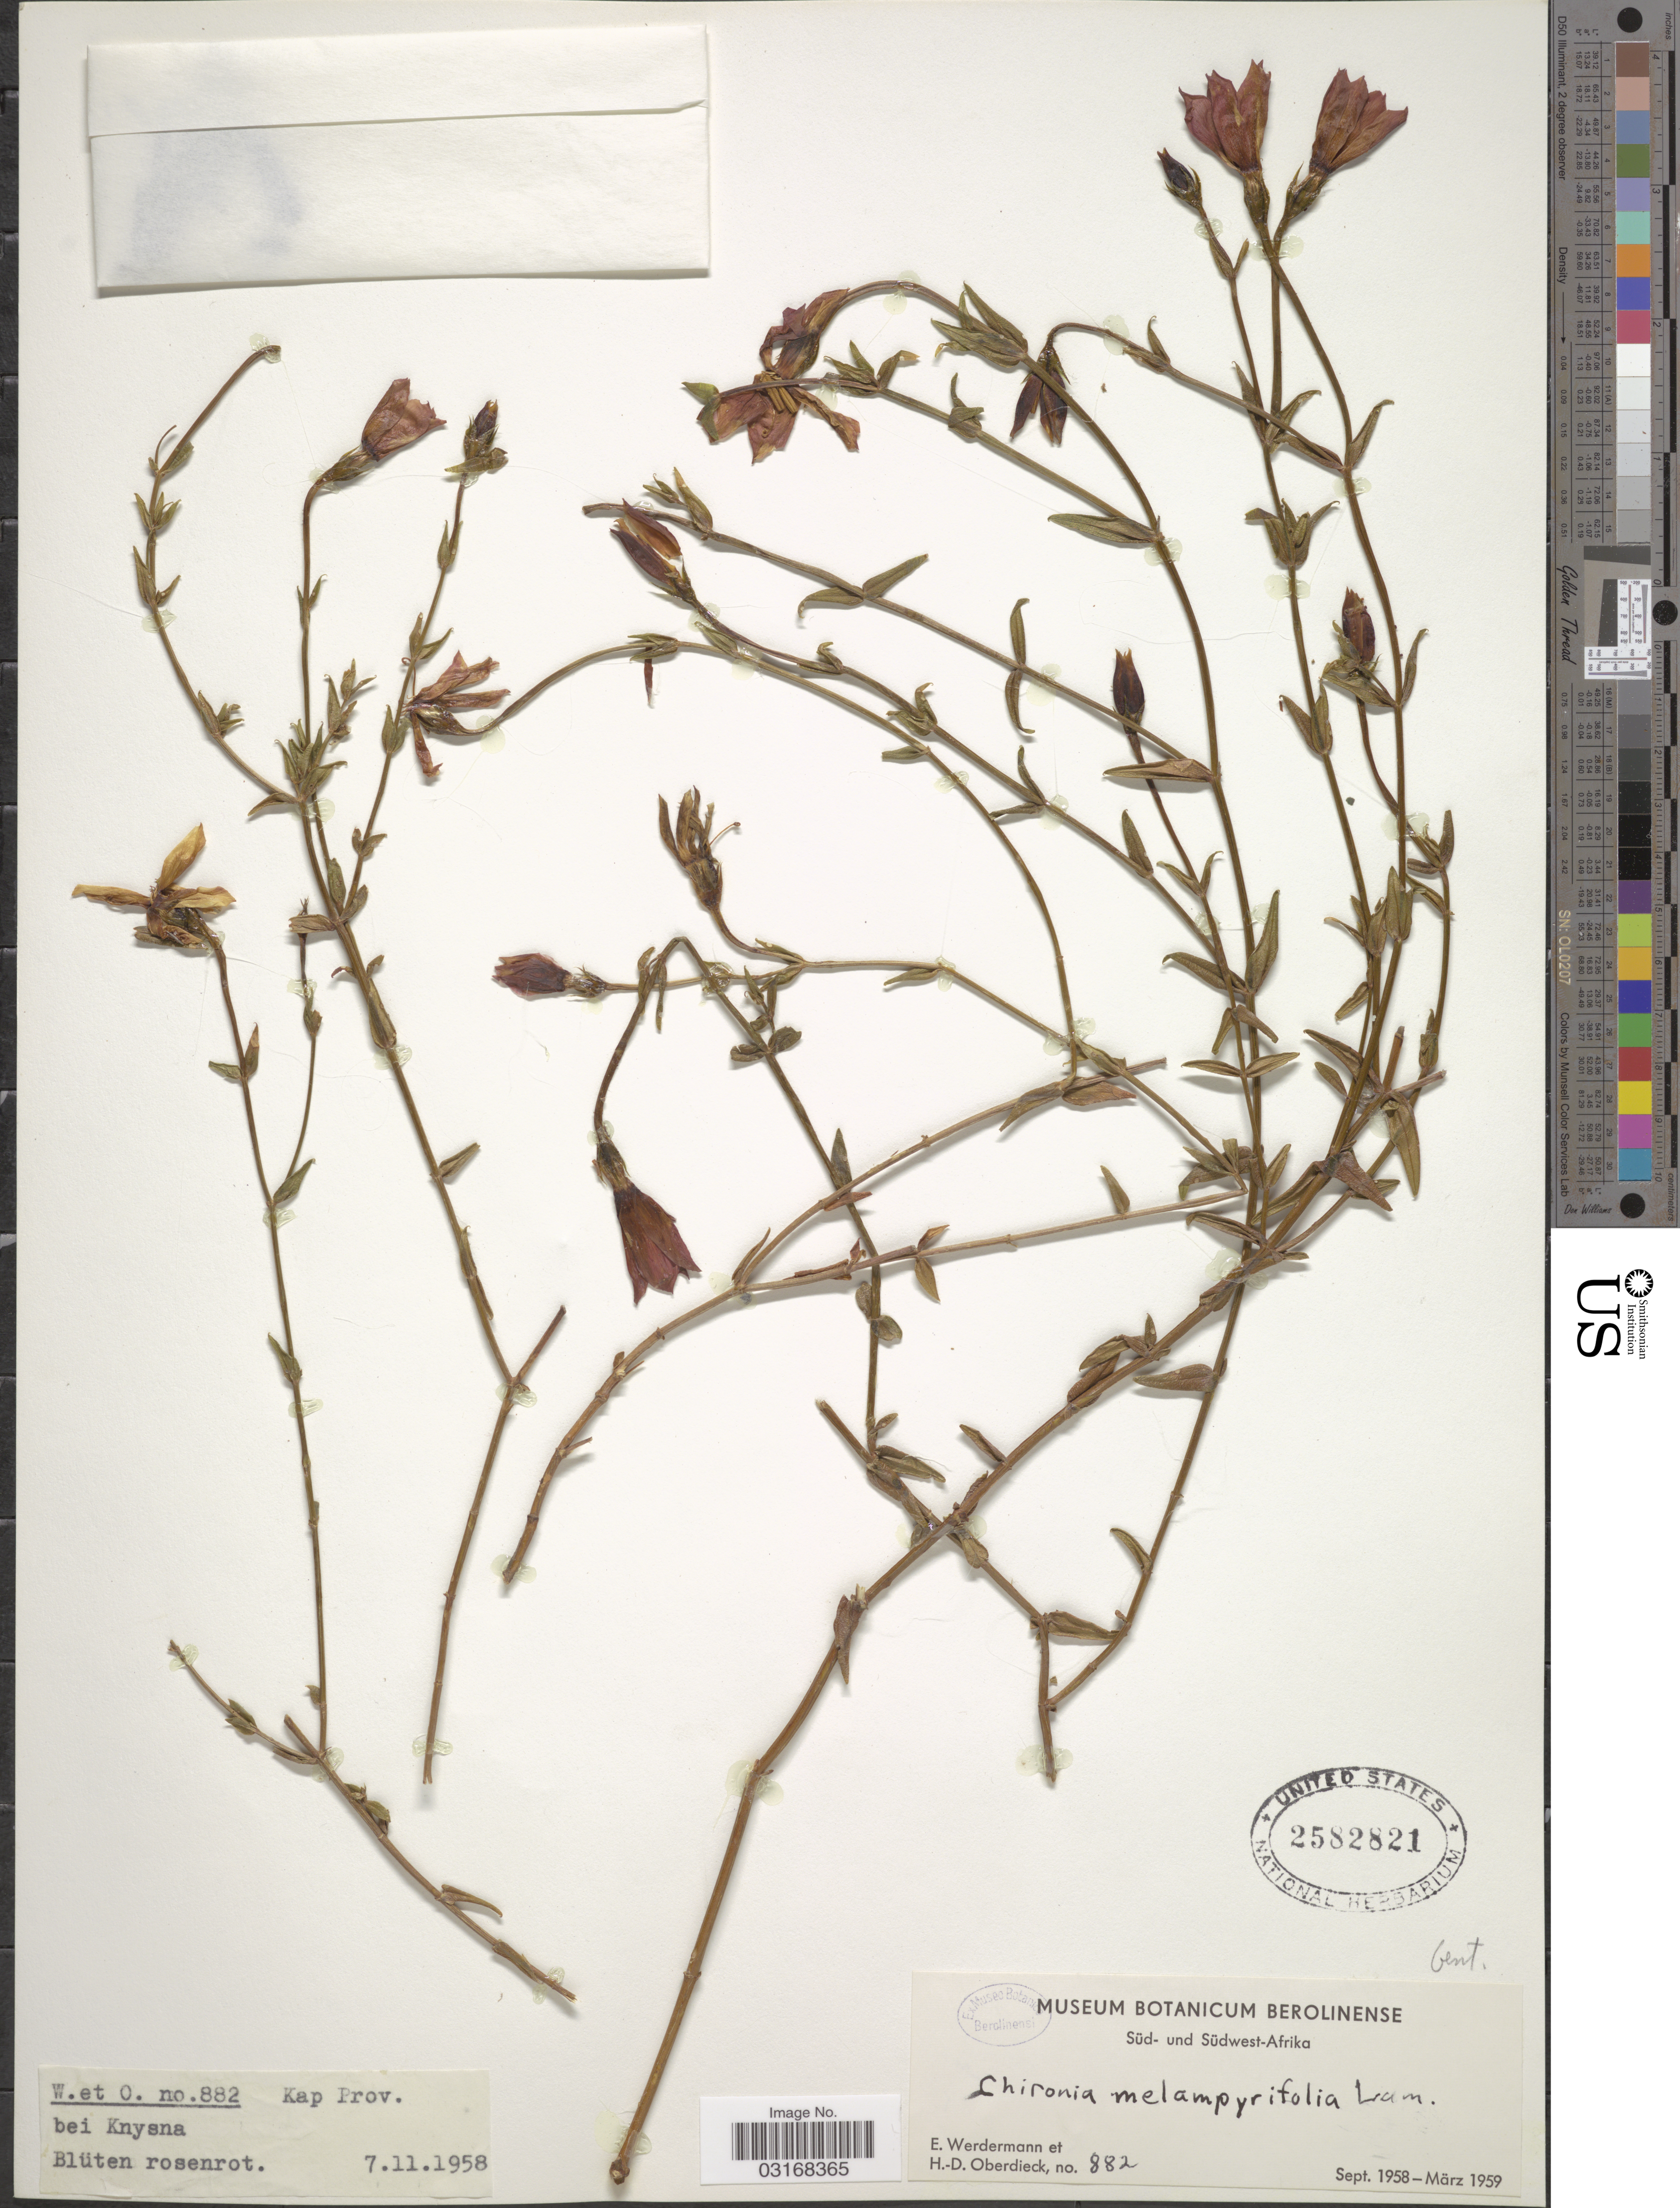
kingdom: Plantae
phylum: Tracheophyta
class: Magnoliopsida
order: Gentianales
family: Gentianaceae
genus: Chironia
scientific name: Chironia melampyrifolia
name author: Lam.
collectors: E. Werdermann & H. Oberdieck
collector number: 882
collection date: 1958-11-07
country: South Africa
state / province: Western Cape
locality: Süd-Afrika. Kap Prov. bei Knysna.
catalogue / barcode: US 2582821